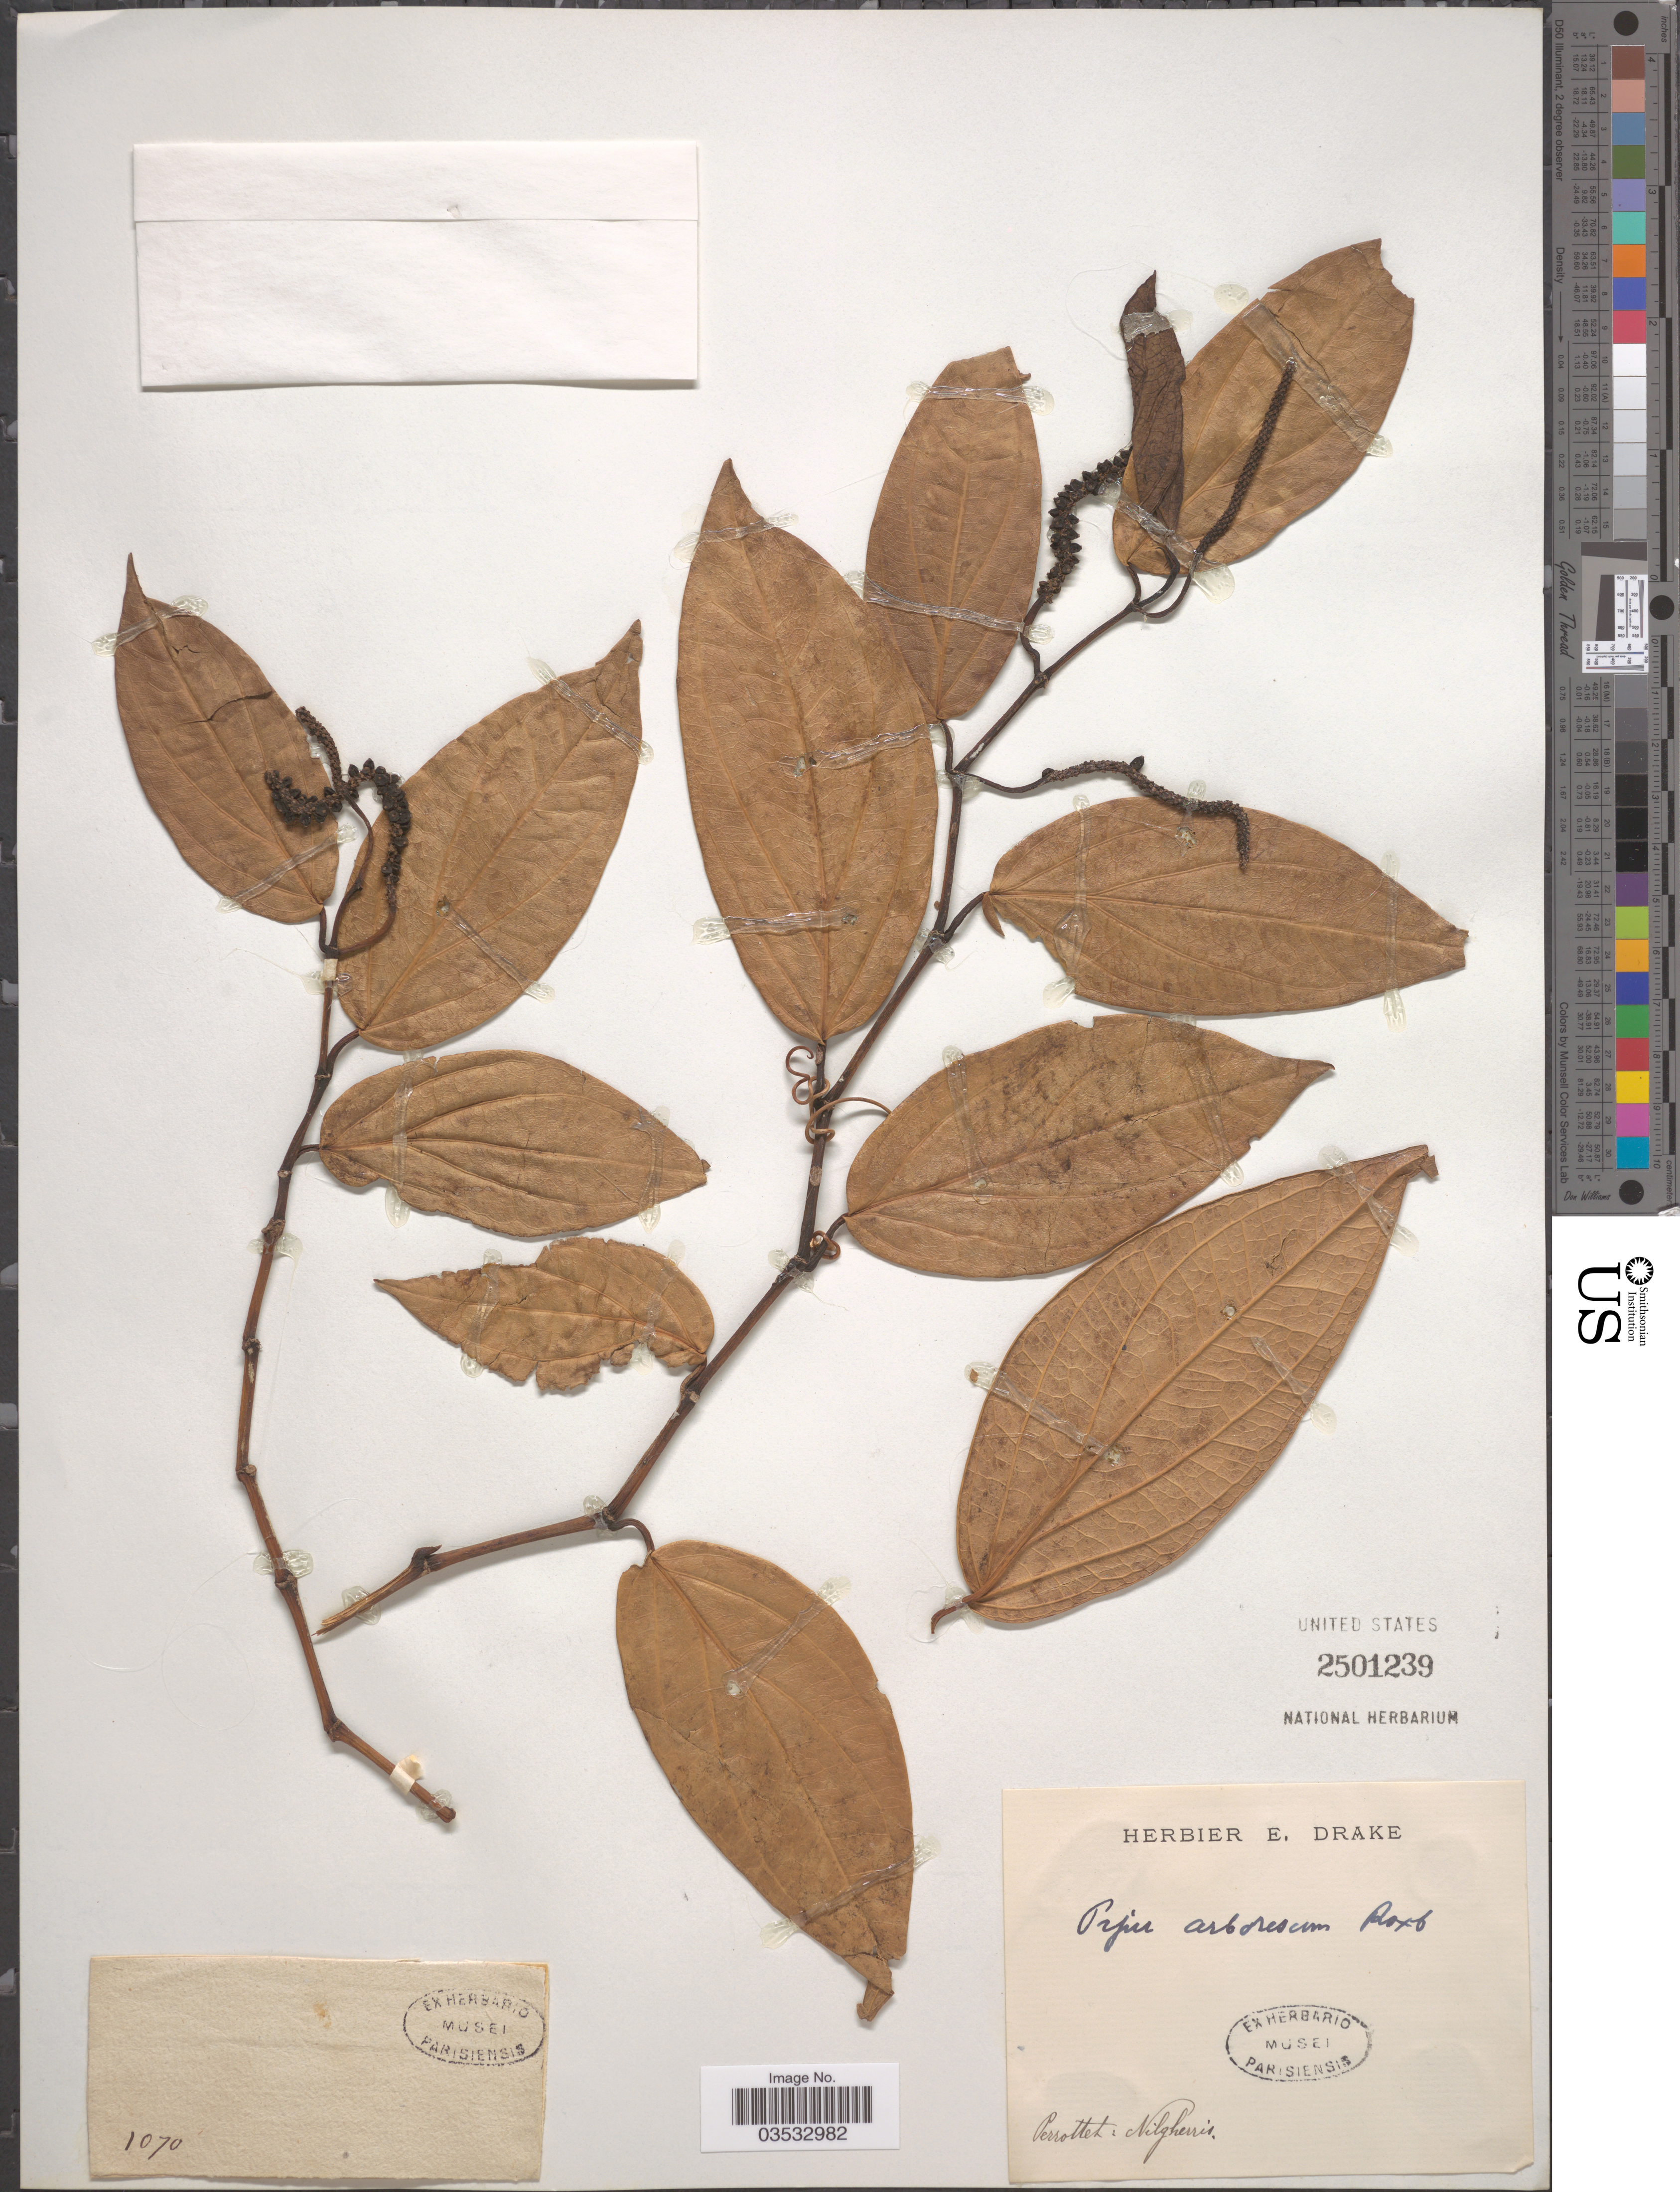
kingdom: Plantae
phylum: Tracheophyta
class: Magnoliopsida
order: Piperales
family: Piperaceae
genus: Piper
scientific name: Piper arborescens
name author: Roxb.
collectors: Perrottet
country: India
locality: Nilgherris.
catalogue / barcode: US 2501239